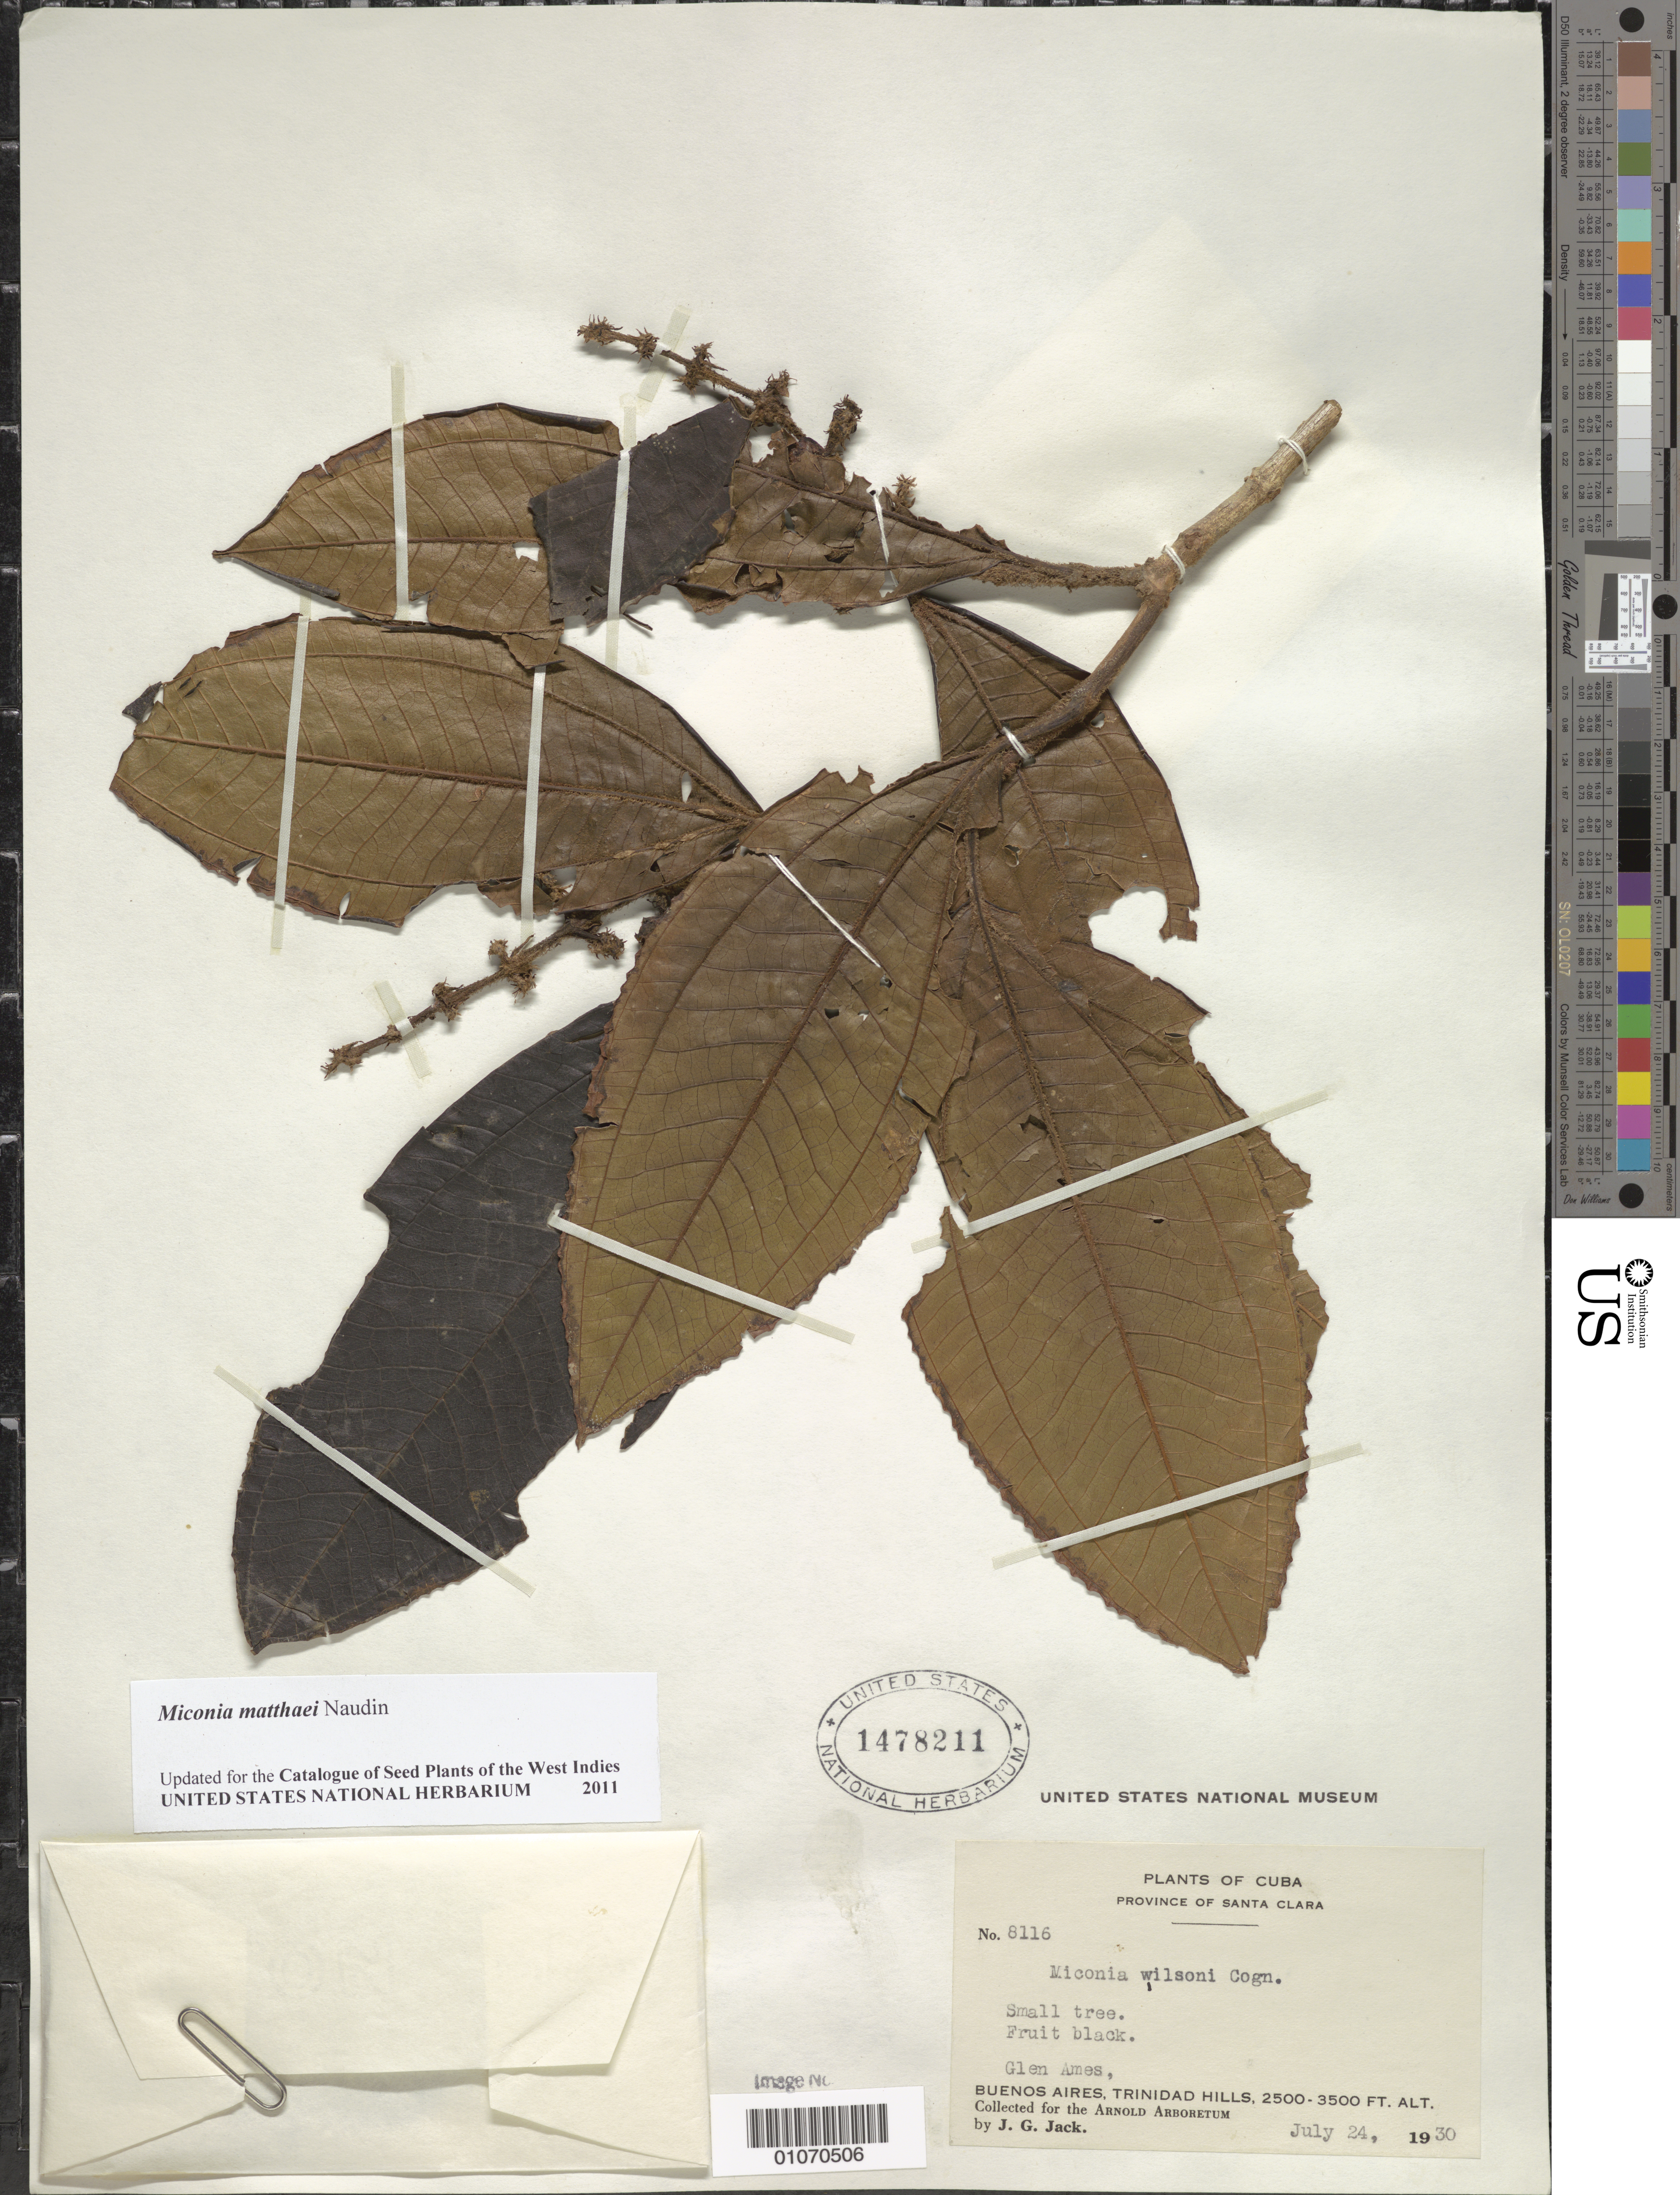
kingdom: Plantae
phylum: Tracheophyta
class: Magnoliopsida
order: Myrtales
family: Melastomataceae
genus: Miconia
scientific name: Miconia matthaei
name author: Naudin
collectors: J. G. Jack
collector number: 8116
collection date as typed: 24 Jul 1930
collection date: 1930-07-24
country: Cuba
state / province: Santa Clara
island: Cuba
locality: Buenos Aires, Trinidad Hills, Glen Ames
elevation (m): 762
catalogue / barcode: US 1478211